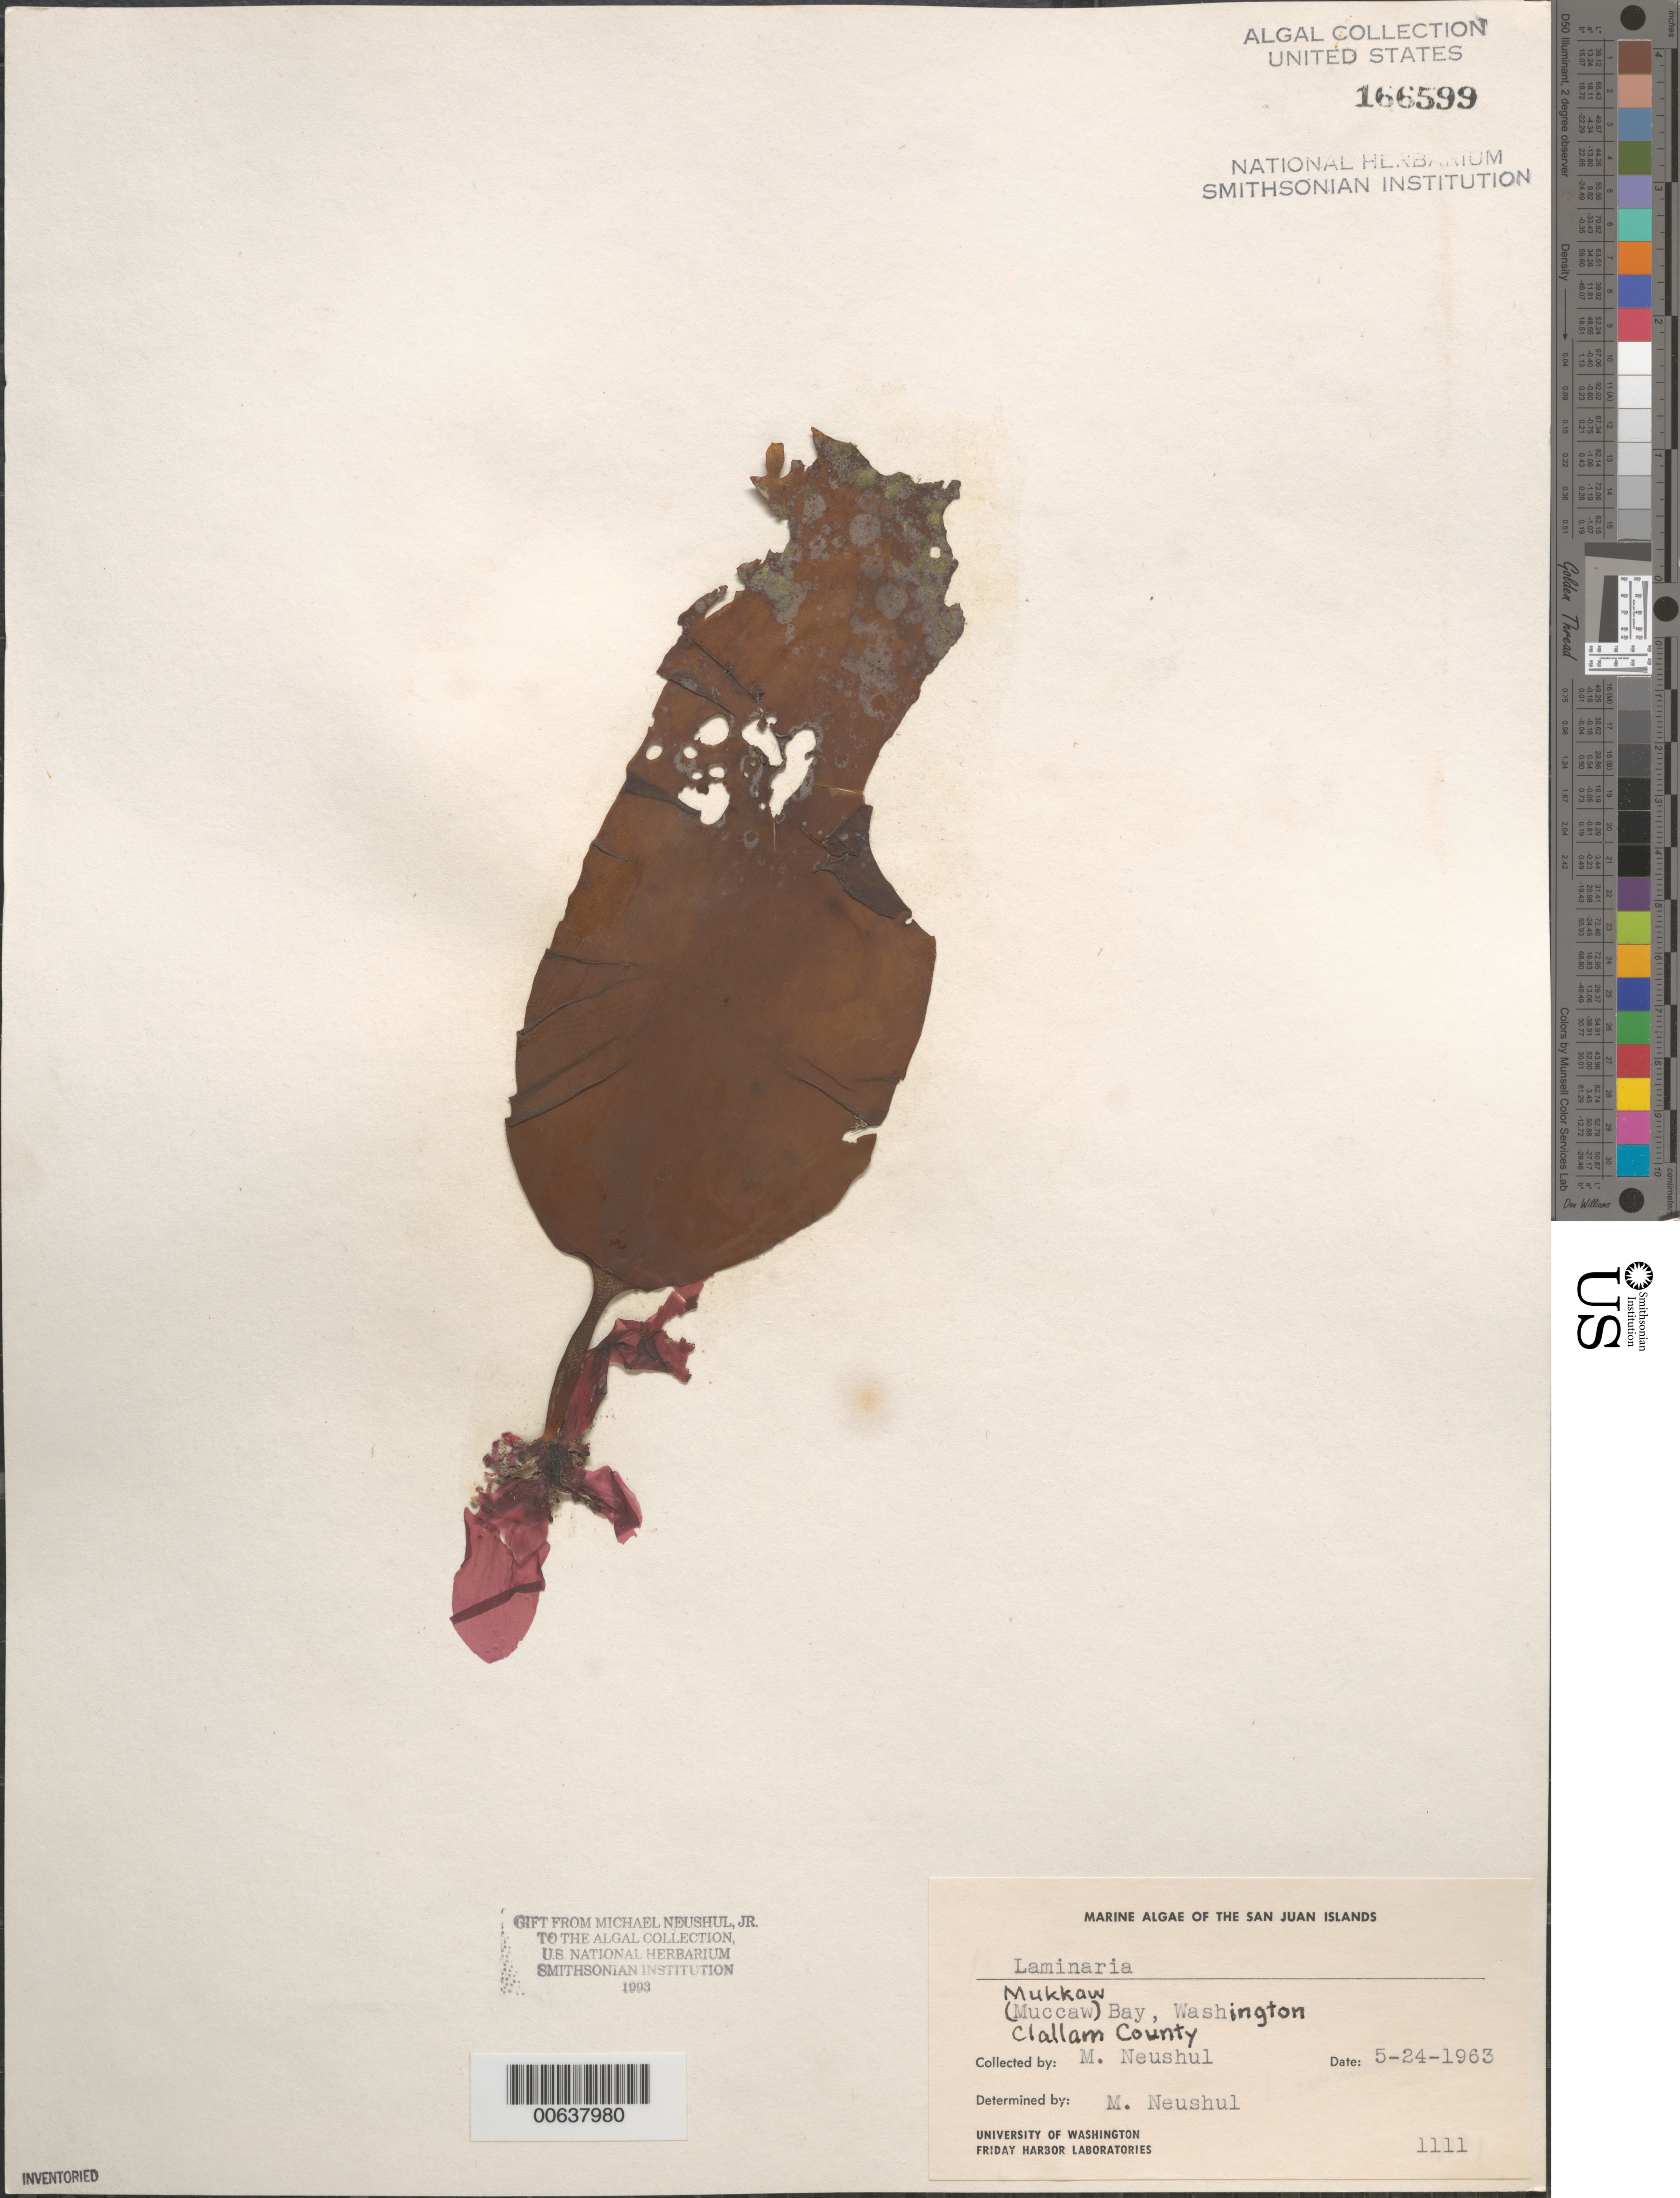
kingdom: Chromista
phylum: Ochrophyta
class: Phaeophyceae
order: Laminariales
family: Laminariaceae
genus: Laminaria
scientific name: Laminaria sp.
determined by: Neushul, M.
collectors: M. Neushul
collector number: Neushul 1111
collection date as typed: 24 May 1963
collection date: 1963-05-24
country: United States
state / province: Washington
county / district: Clallam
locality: Mukkaw Bay (Muccaw Bay)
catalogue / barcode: US 166599